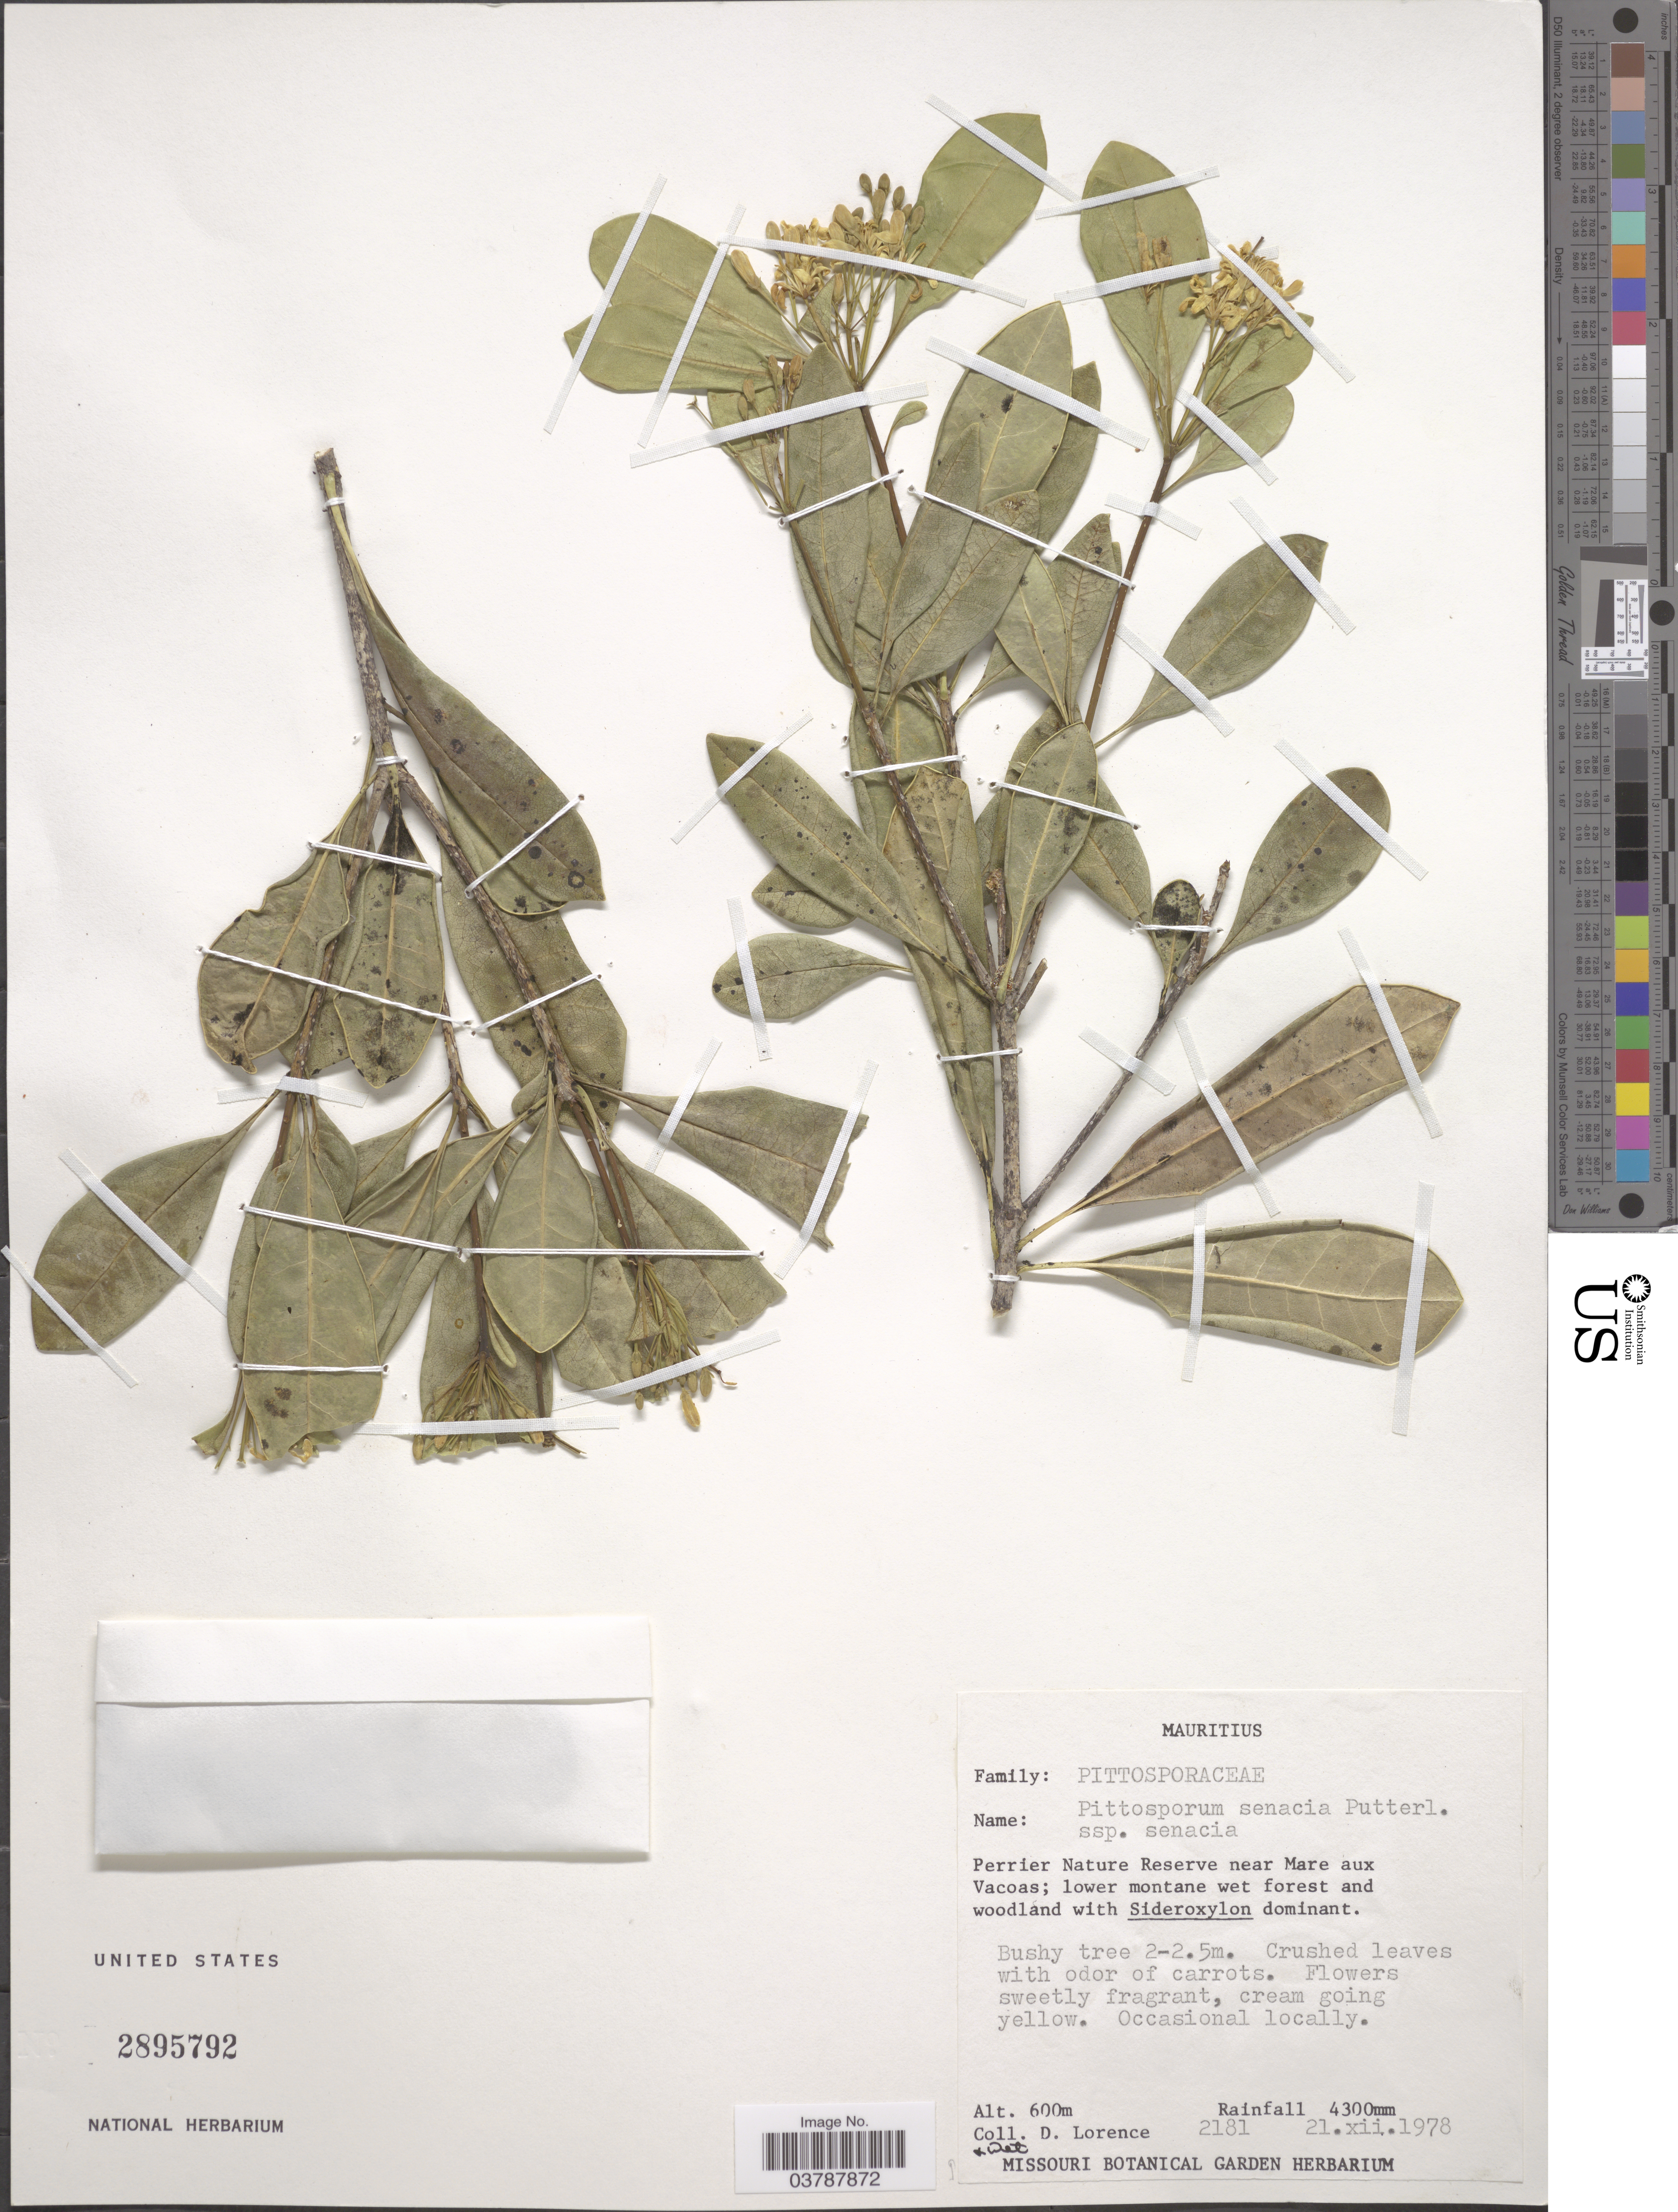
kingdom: Plantae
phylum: Tracheophyta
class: Magnoliopsida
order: Apiales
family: Pittosporaceae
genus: Pittosporum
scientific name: Pittosporum senacia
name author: Putt.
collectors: D. Lorence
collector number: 2181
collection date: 1978-12-21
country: Mauritius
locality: Perrier Nature Reserve near Mare aux Vacaos.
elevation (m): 600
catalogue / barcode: US 2895792